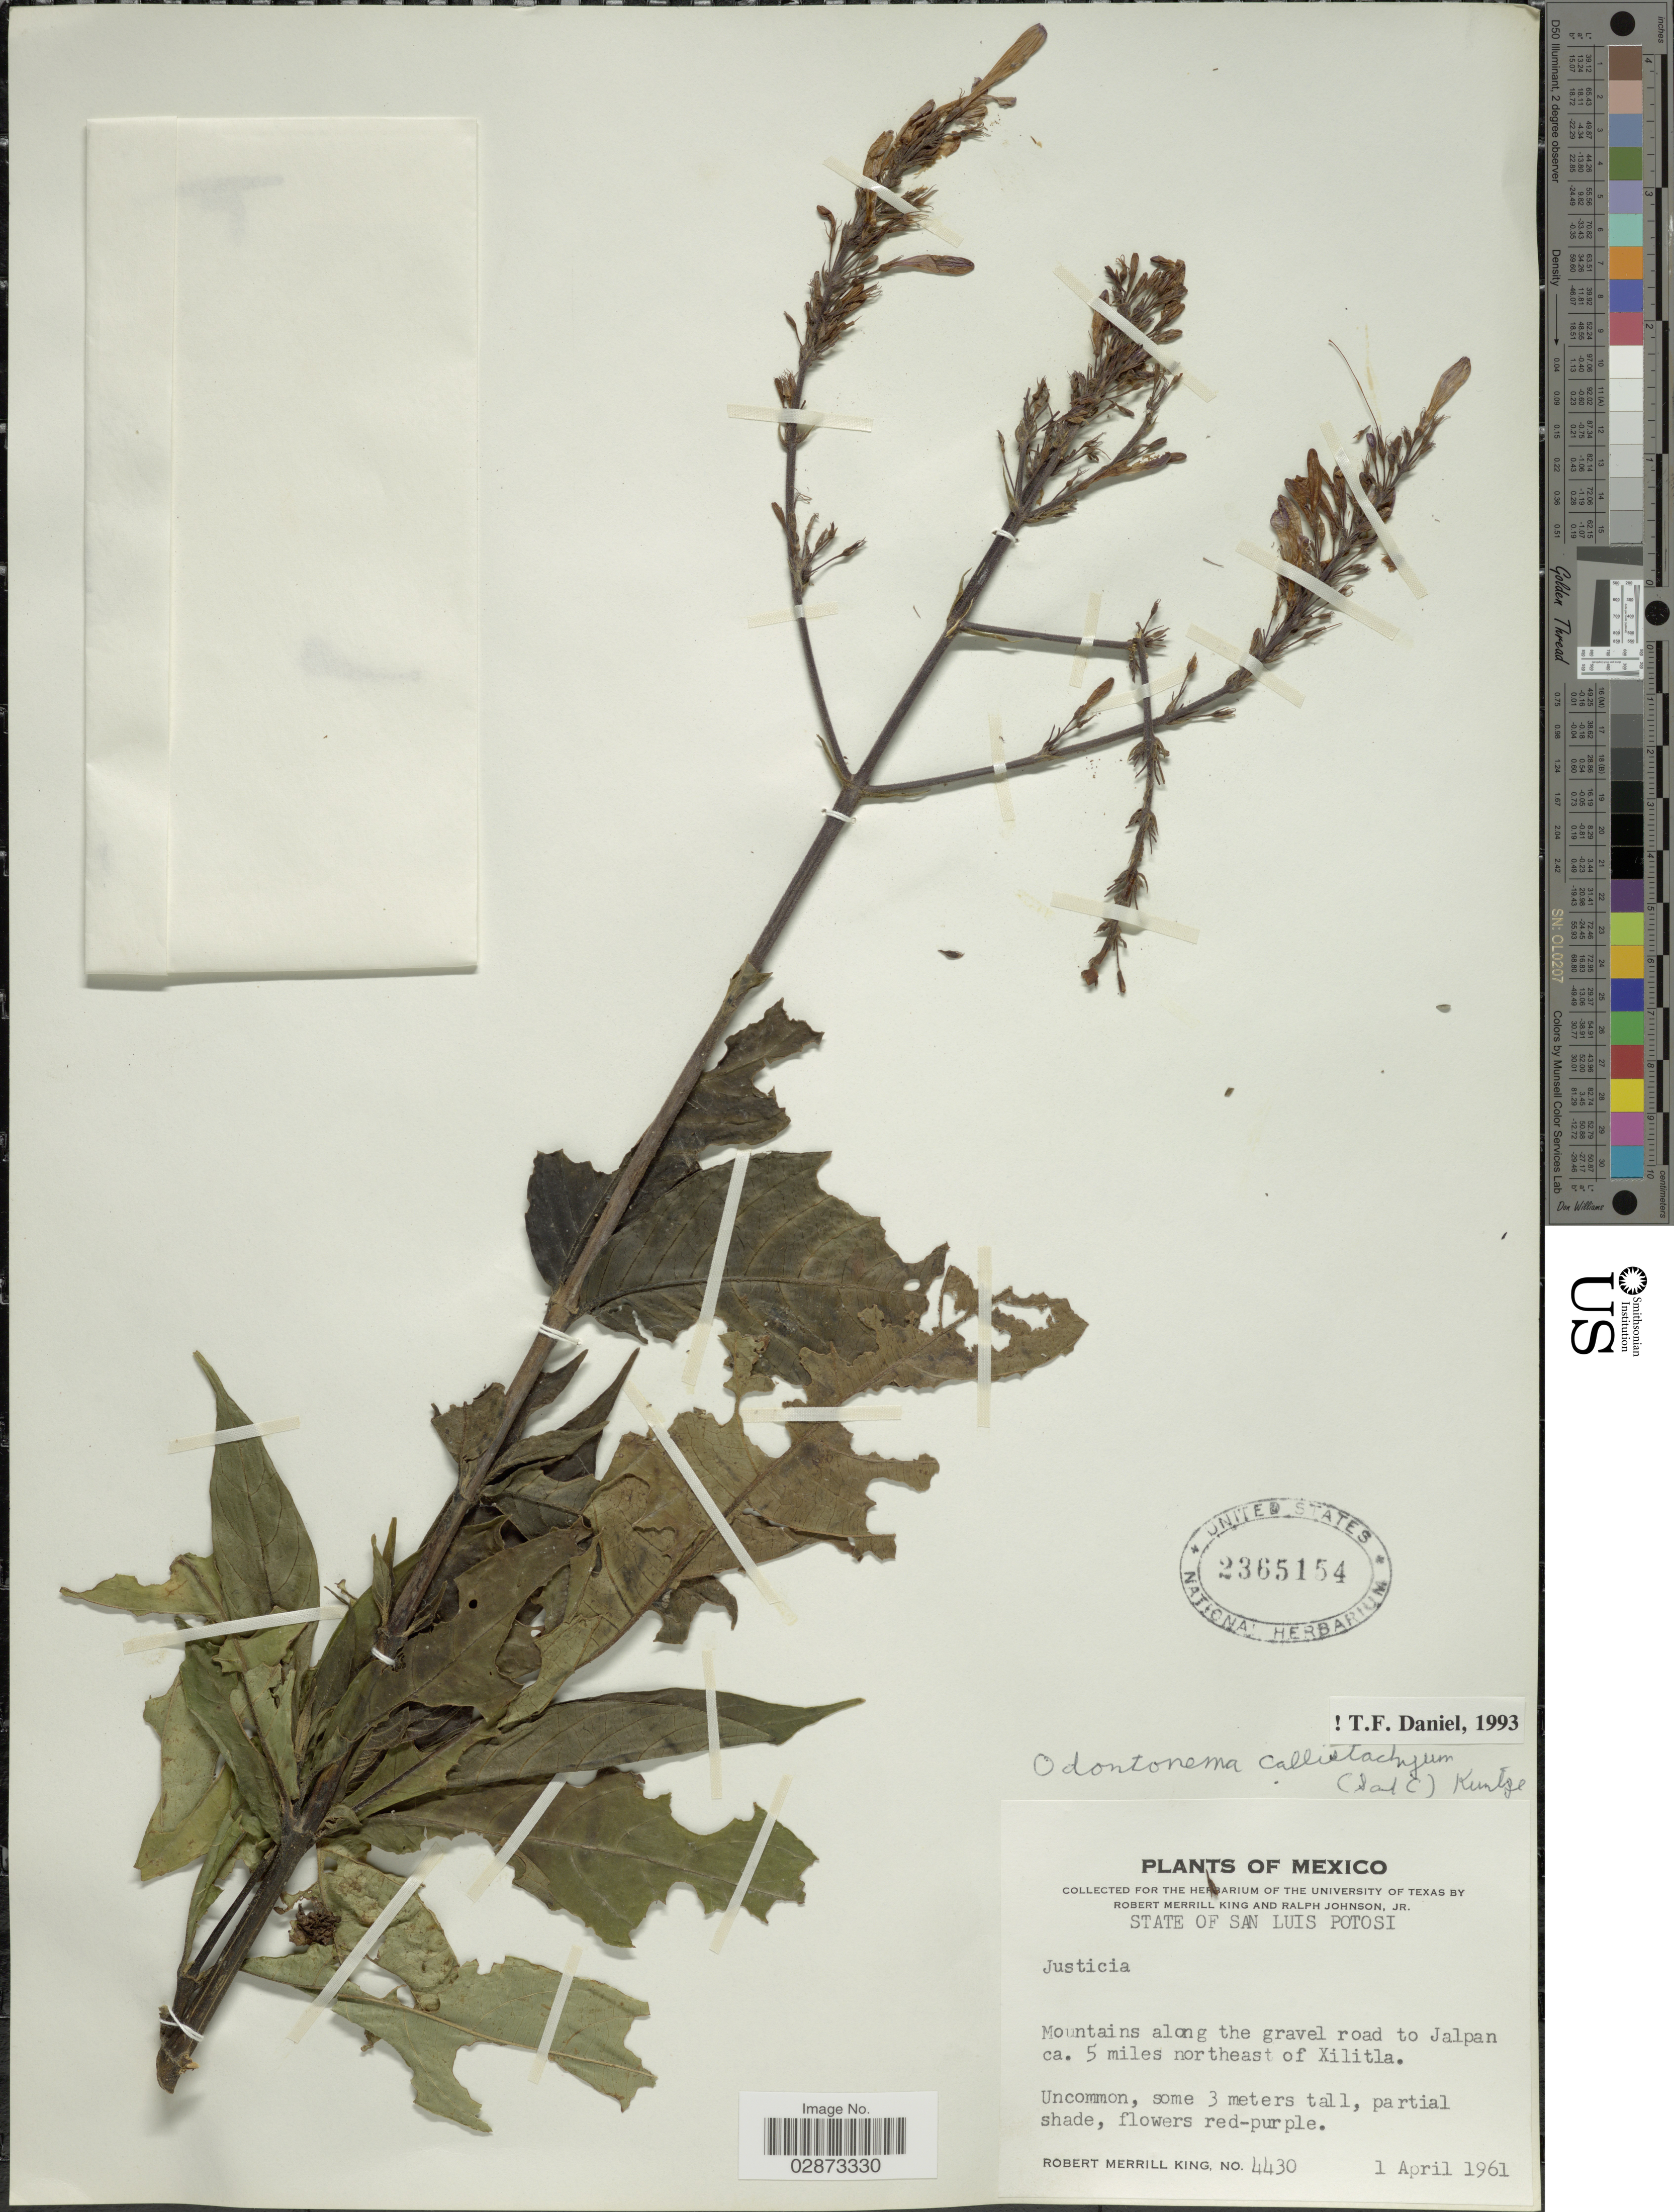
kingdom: Plantae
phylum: Tracheophyta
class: Magnoliopsida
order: Lamiales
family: Acanthaceae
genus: Odontonema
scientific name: Odontonema callistachyum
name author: (Schltdl. & Cham.) Kuntze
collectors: R. M. King & R. Johnson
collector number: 4430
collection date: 1961-04-01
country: Mexico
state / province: San Luis Potosí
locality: Mountains along the gravel road to Jalpan ca. 5 miles northeast of Xilitla.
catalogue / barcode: US 2365154